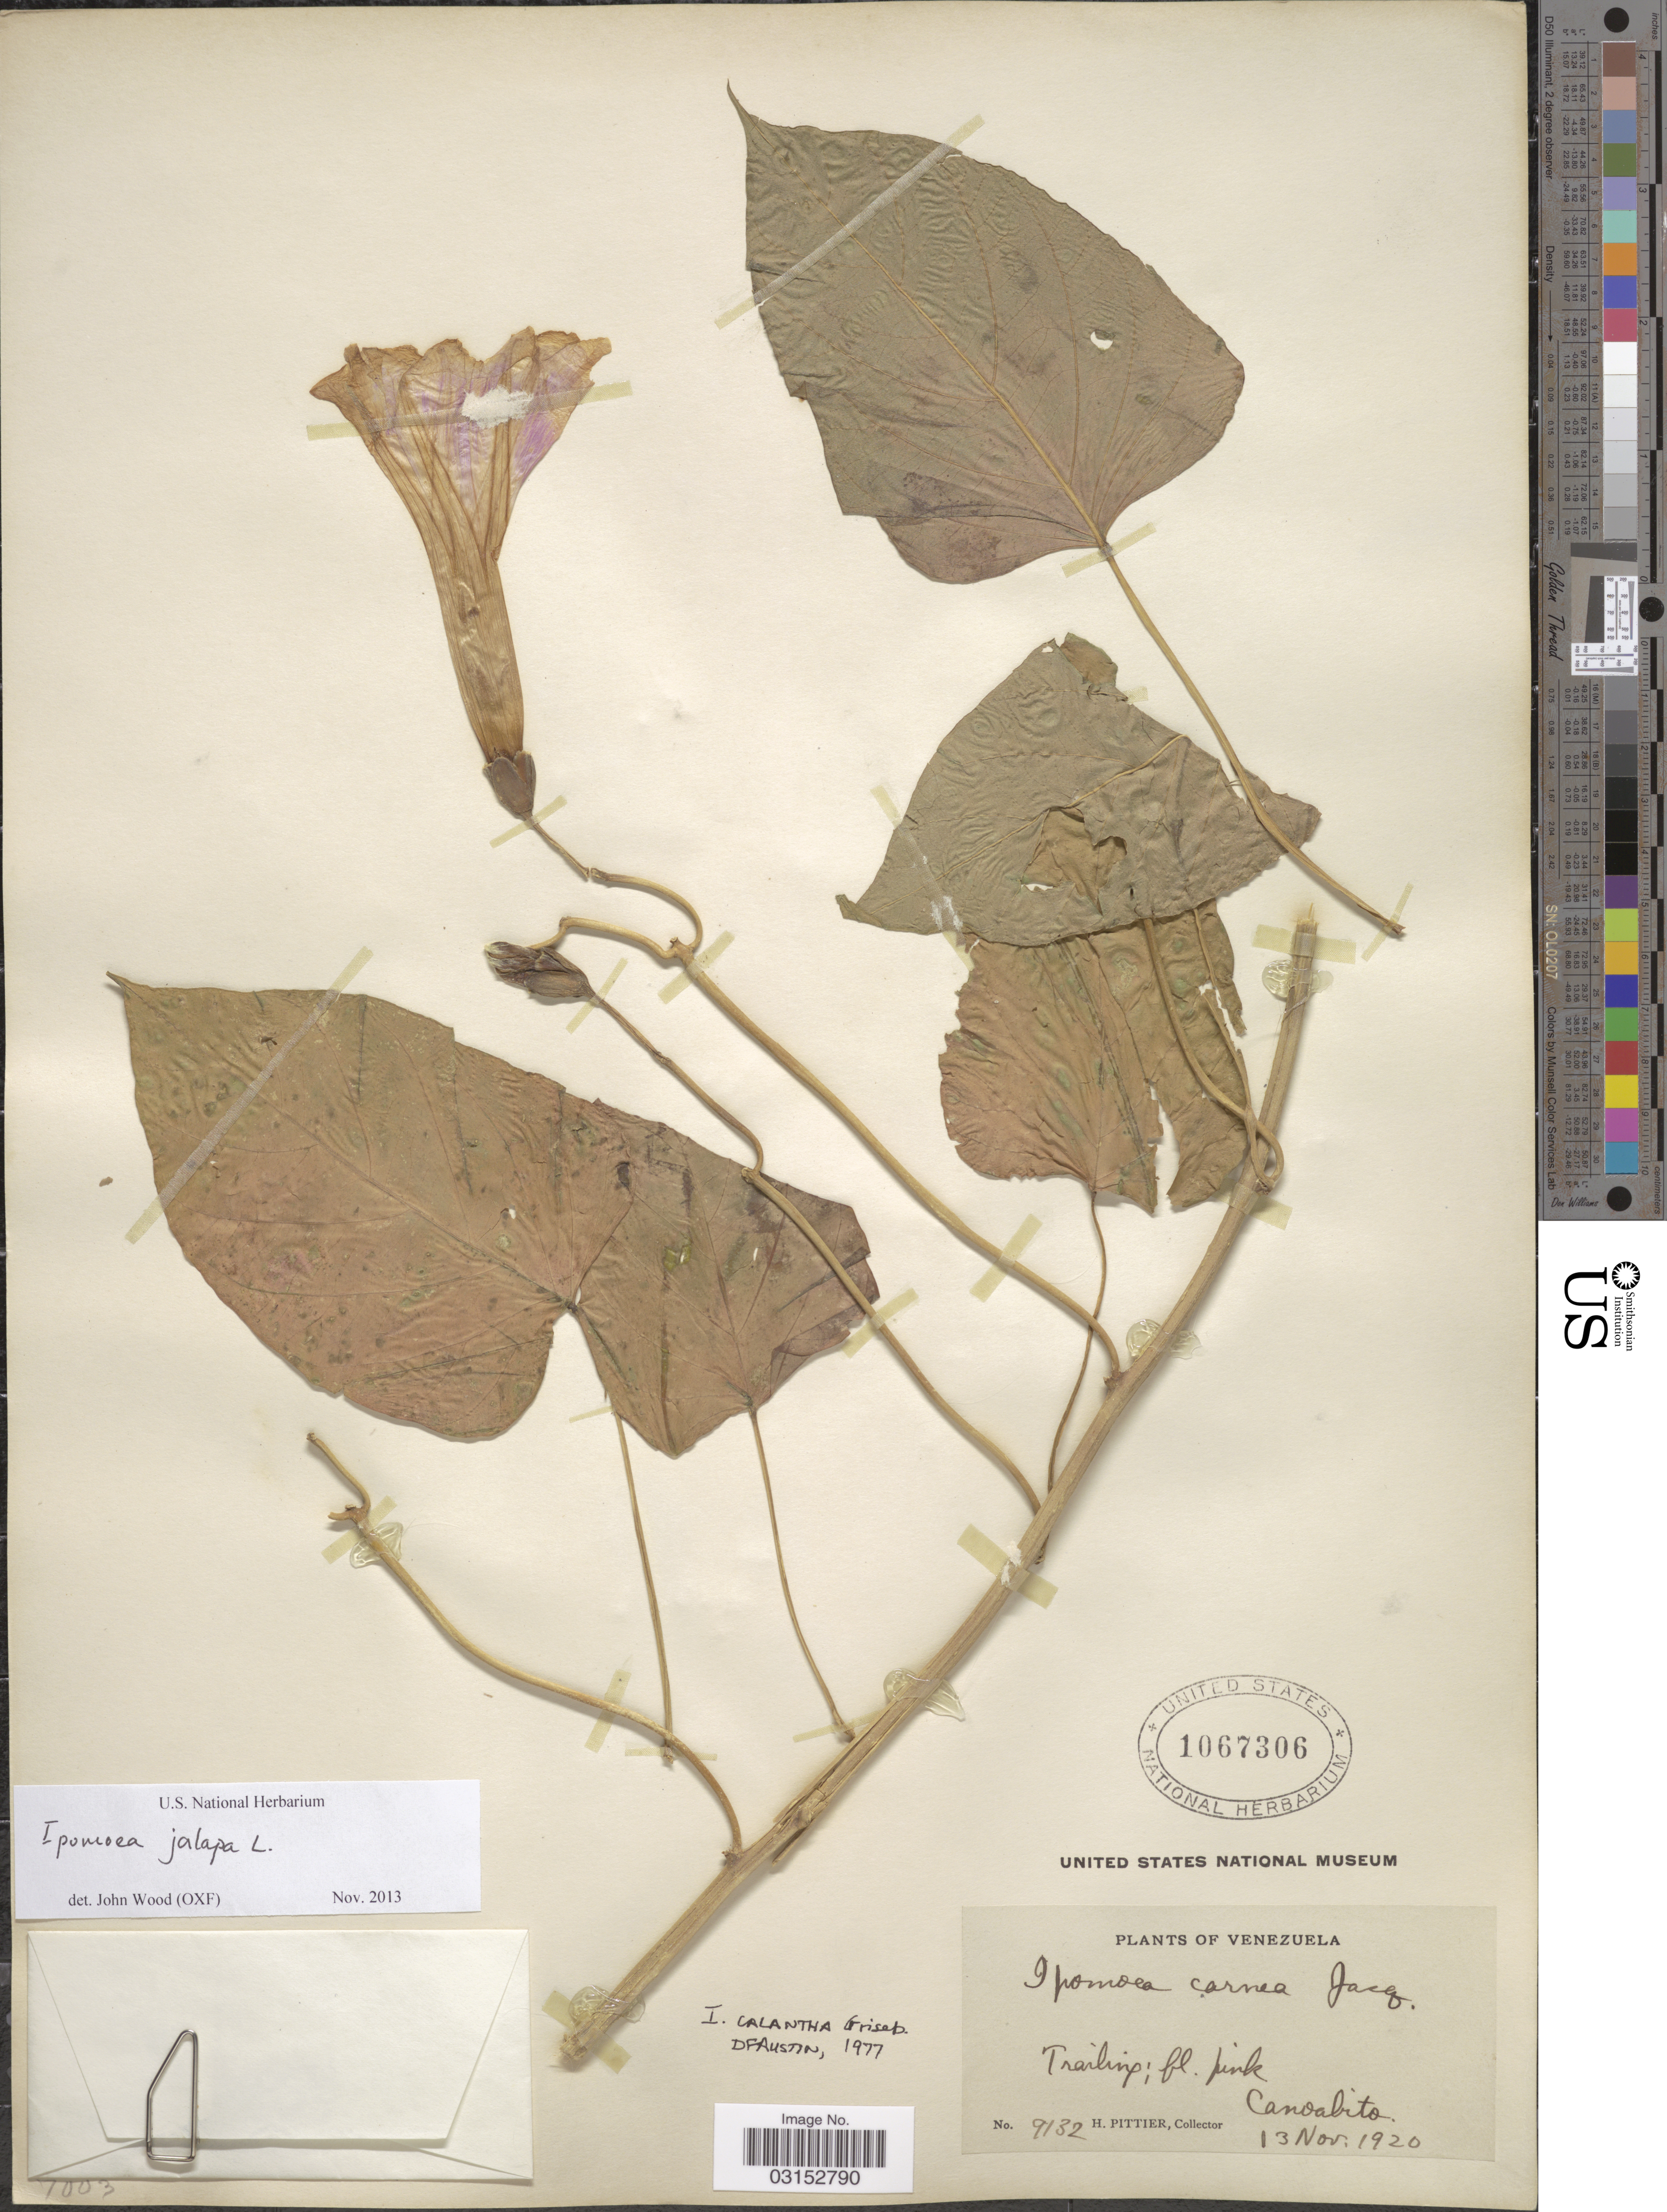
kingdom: Plantae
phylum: Tracheophyta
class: Magnoliopsida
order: Solanales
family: Convolvulaceae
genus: Ipomoea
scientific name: Ipomoea jalapa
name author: (L.) Pursh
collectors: H. F. Pittier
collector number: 9132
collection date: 1920-11-13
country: Venezuela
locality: Canoabito.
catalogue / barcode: US 1067306